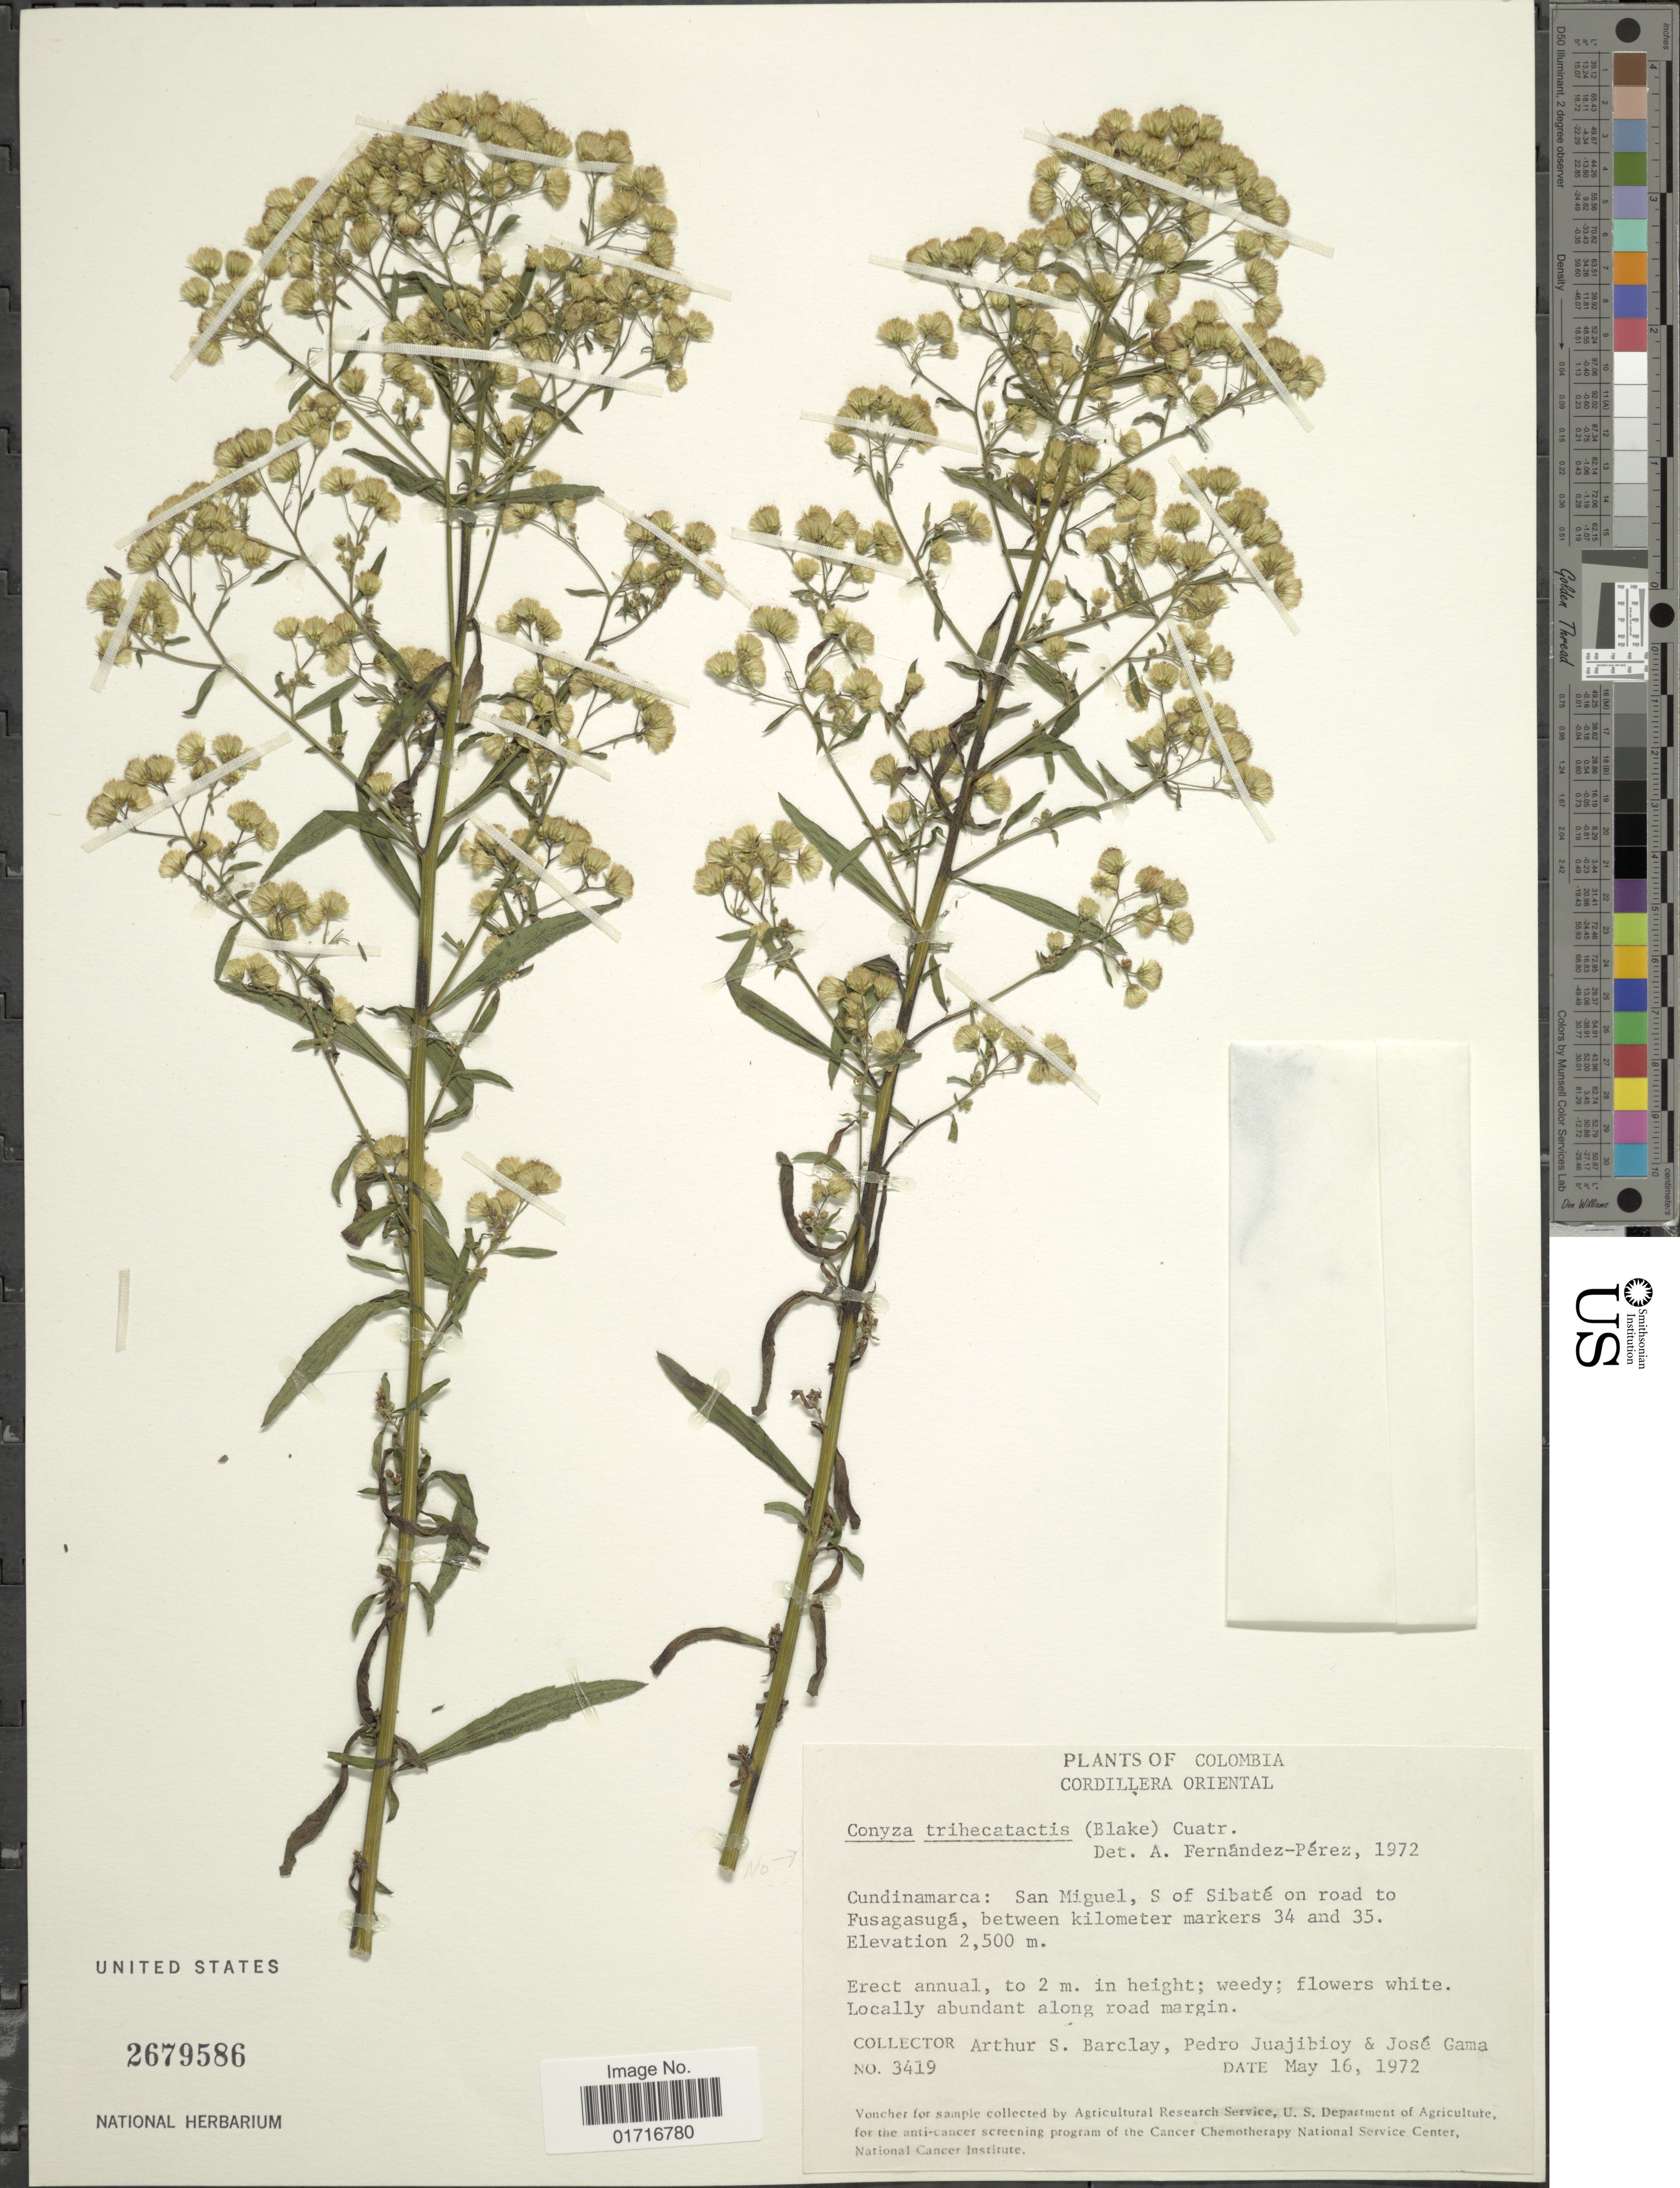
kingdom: Plantae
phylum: Tracheophyta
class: Magnoliopsida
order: Asterales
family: Asteraceae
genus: Conyza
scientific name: Conyza bonariensis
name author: (L.) Cronq.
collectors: A. S. Barclay, P. Juajibioy & J. Gama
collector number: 3419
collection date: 1972-05-16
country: Colombia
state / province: Cundinamarca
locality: Cundinamarca: San Miguel, S of Sibate on road to Fusagasuga, between kilometer markers 34 and 35. Cordillera Oriental.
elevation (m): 2500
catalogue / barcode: US 2679586